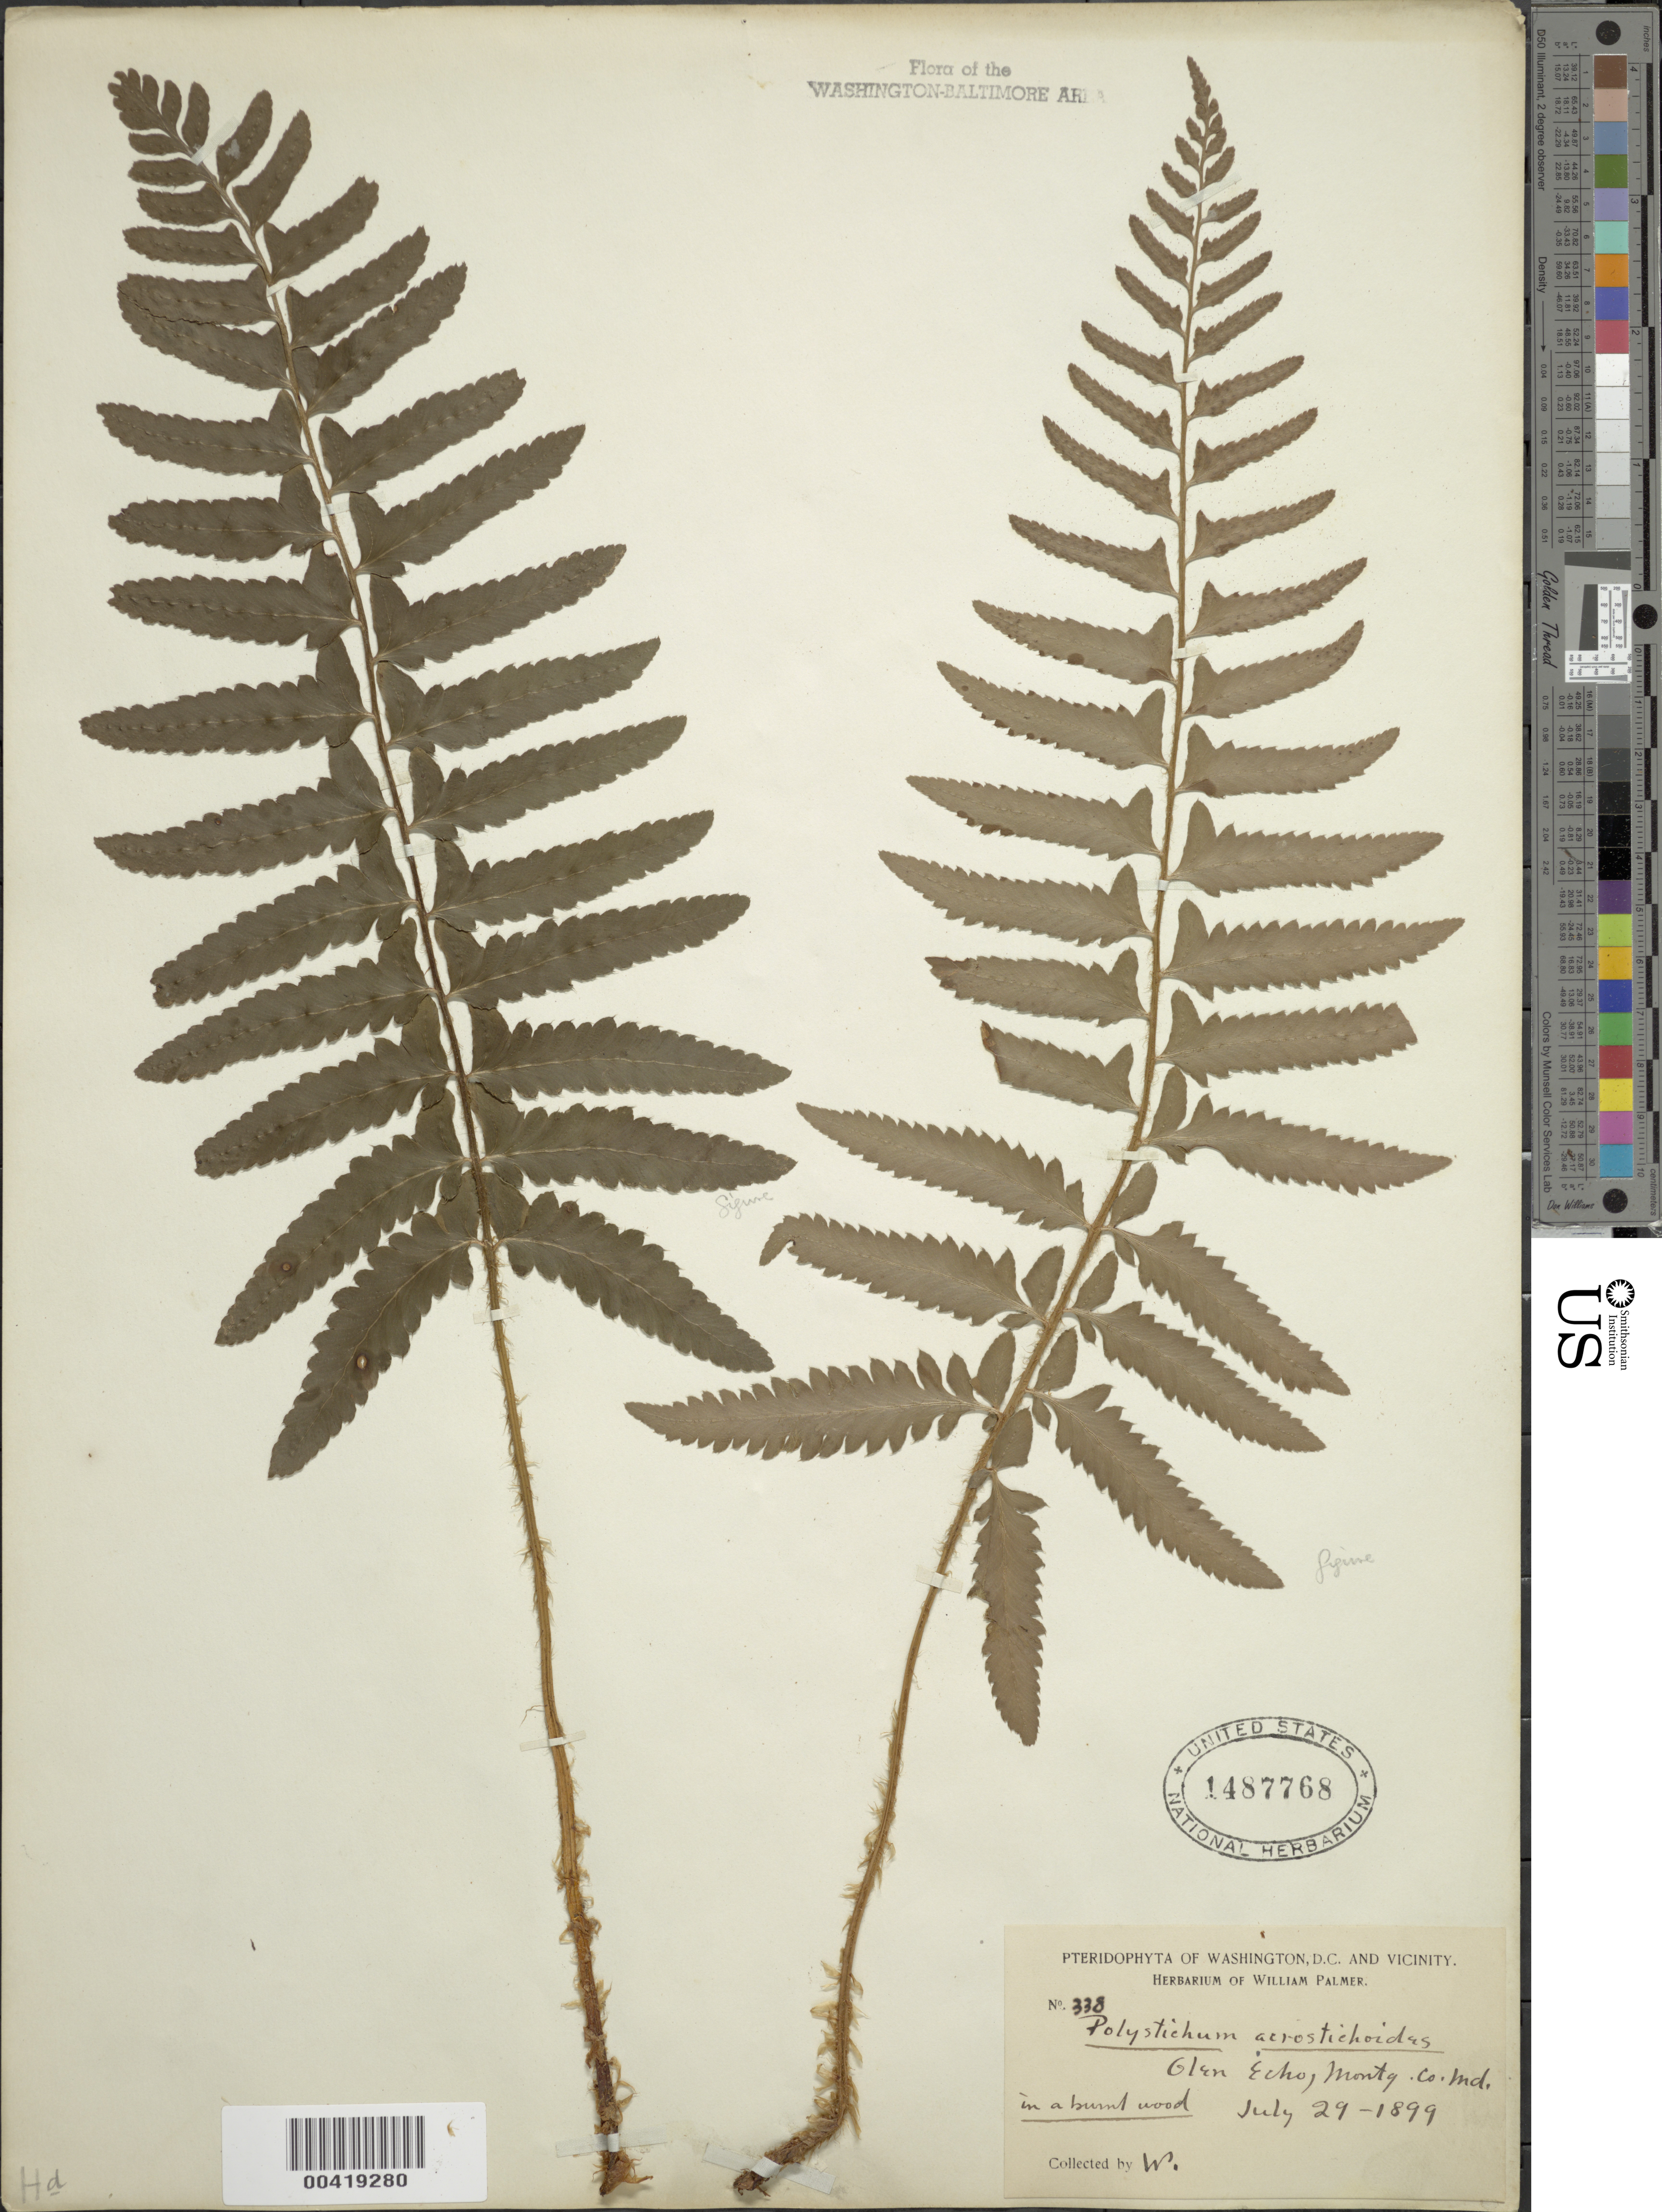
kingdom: Plantae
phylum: Tracheophyta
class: Polypodiopsida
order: Polypodiales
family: Dryopteridaceae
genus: Polystichum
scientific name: Polystichum acrostichoides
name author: (Michx.) Schott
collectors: W. Palmer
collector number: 338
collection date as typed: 29 Jul 1899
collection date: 1899-07-29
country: United States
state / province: Maryland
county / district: Montgomery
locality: Glen Echo C. & O. Canal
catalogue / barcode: US 1487768